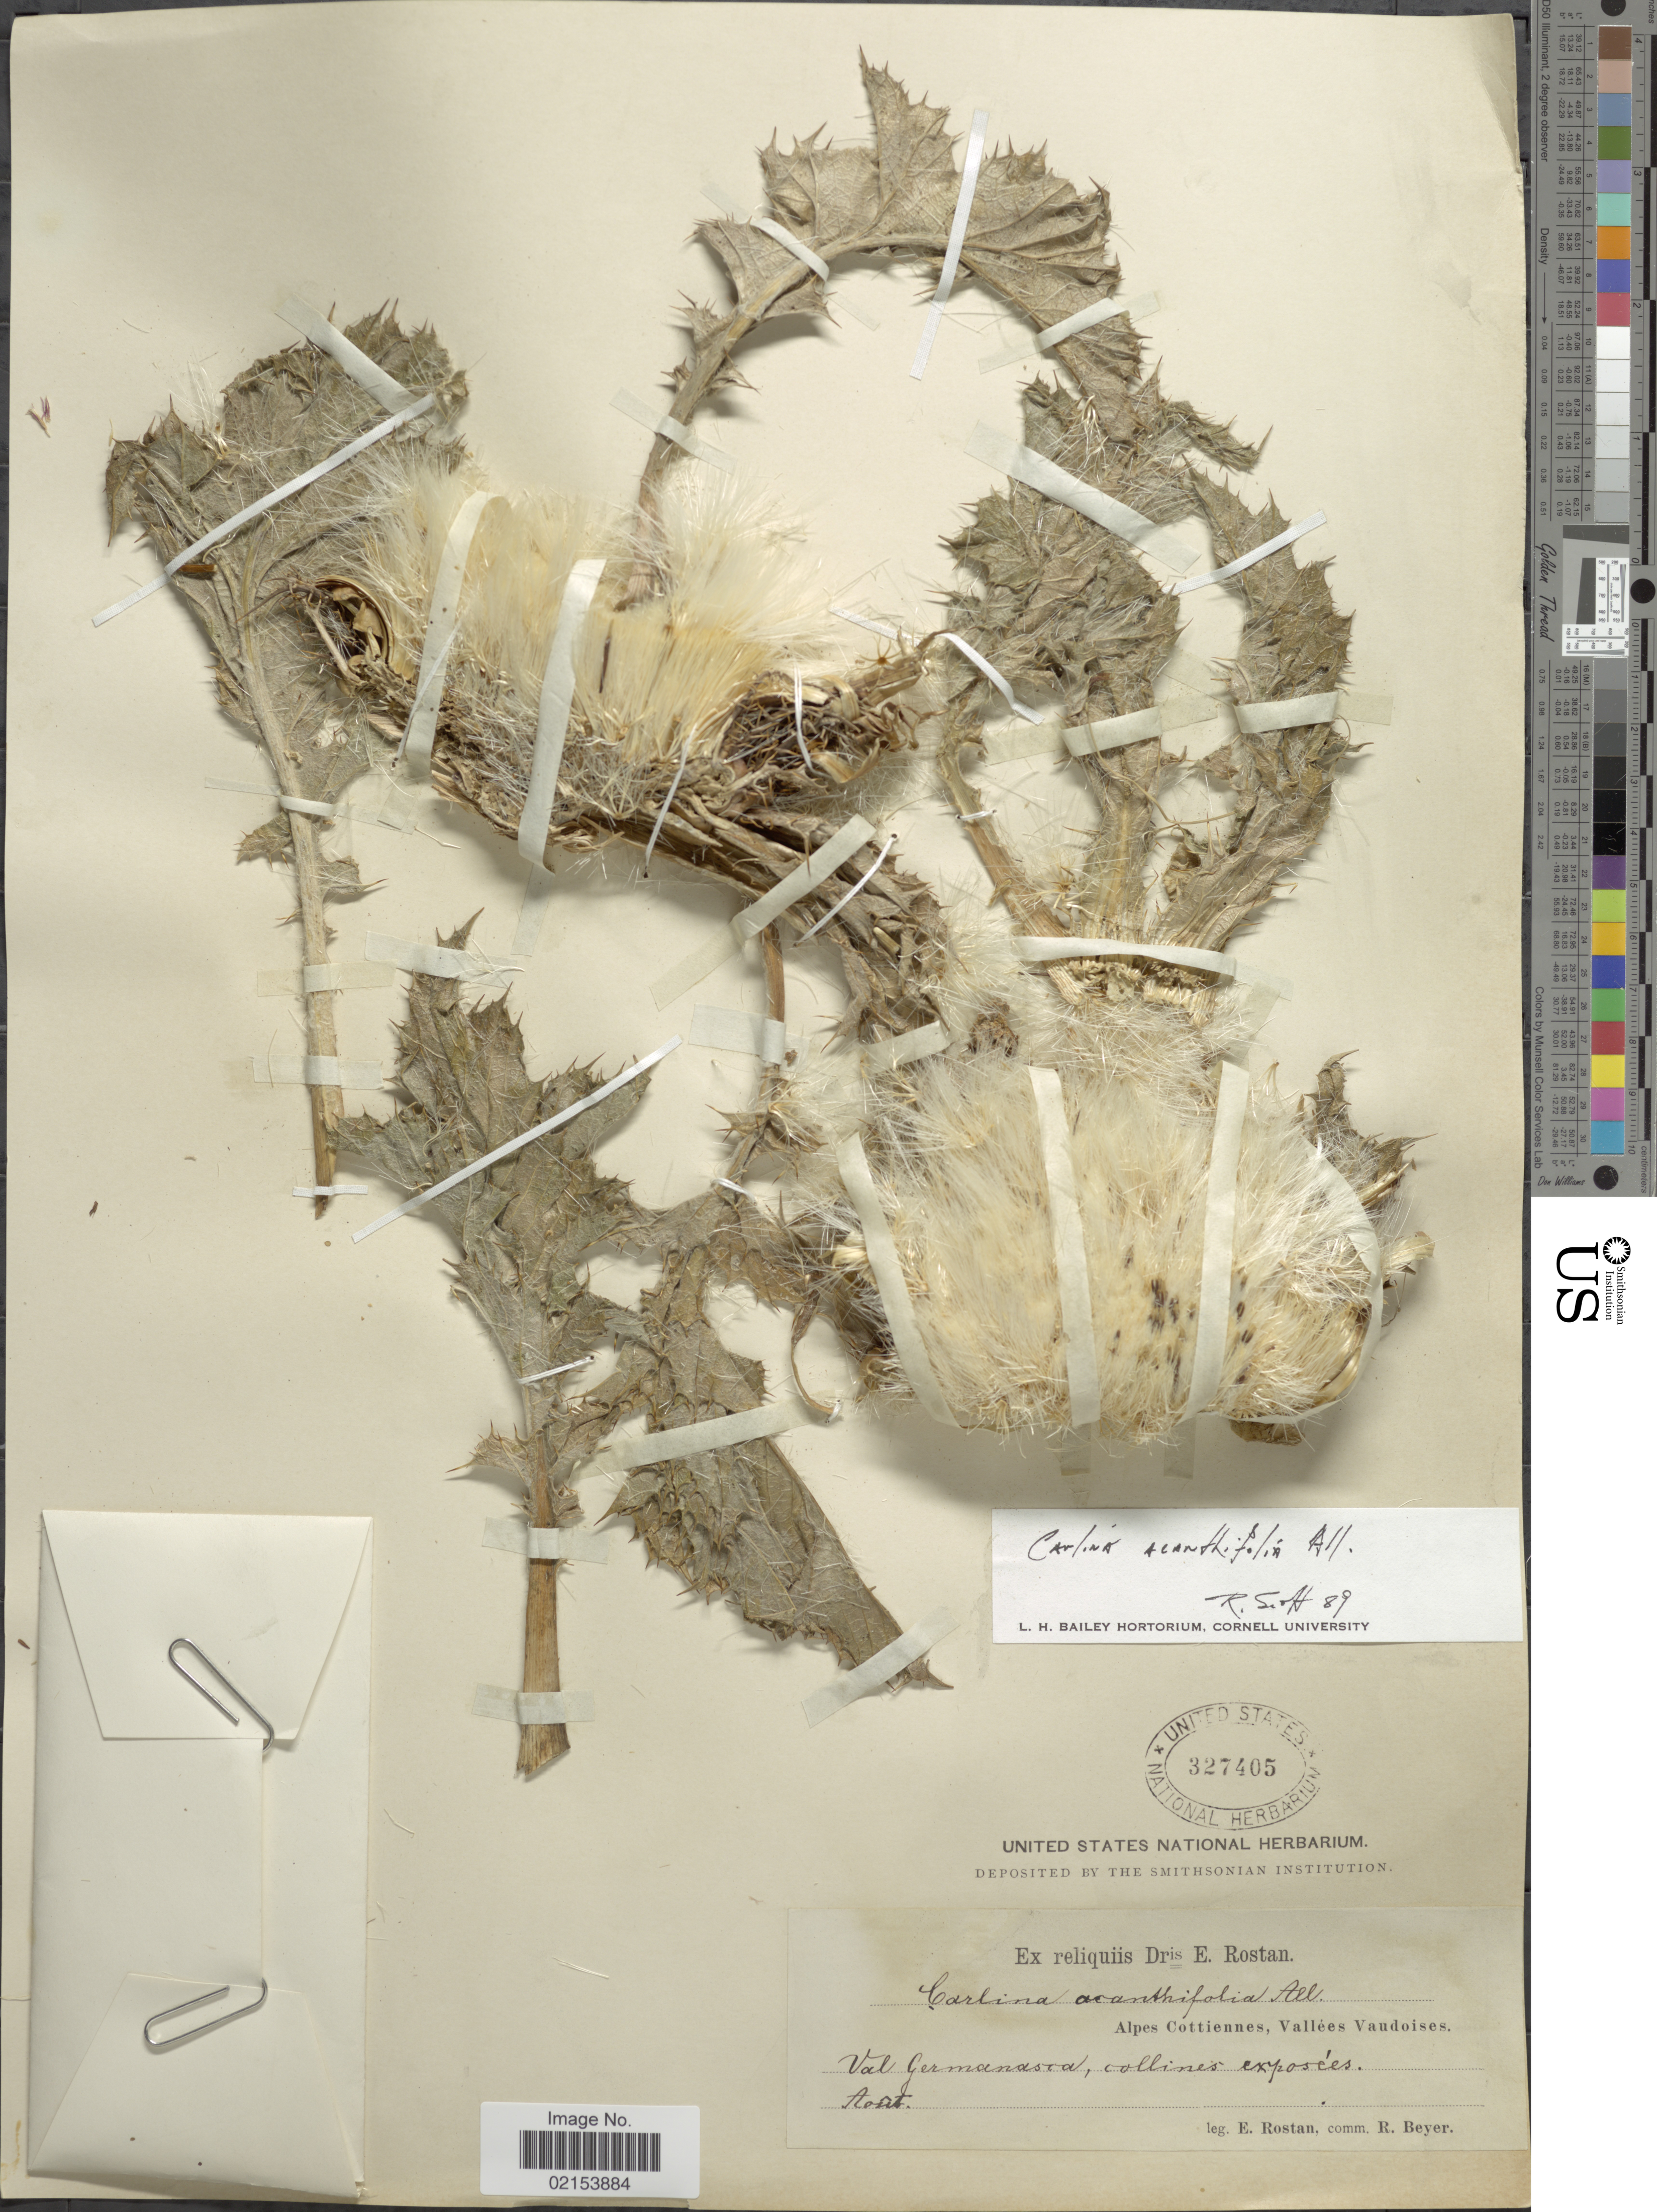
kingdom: Plantae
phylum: Tracheophyta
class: Magnoliopsida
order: Asterales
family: Asteraceae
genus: Carlina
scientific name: Carlina acanthifolia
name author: All.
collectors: E. Rostan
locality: Alpes Cottiennes, vallees Vaudoises, Val Germanasta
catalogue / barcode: US 237405